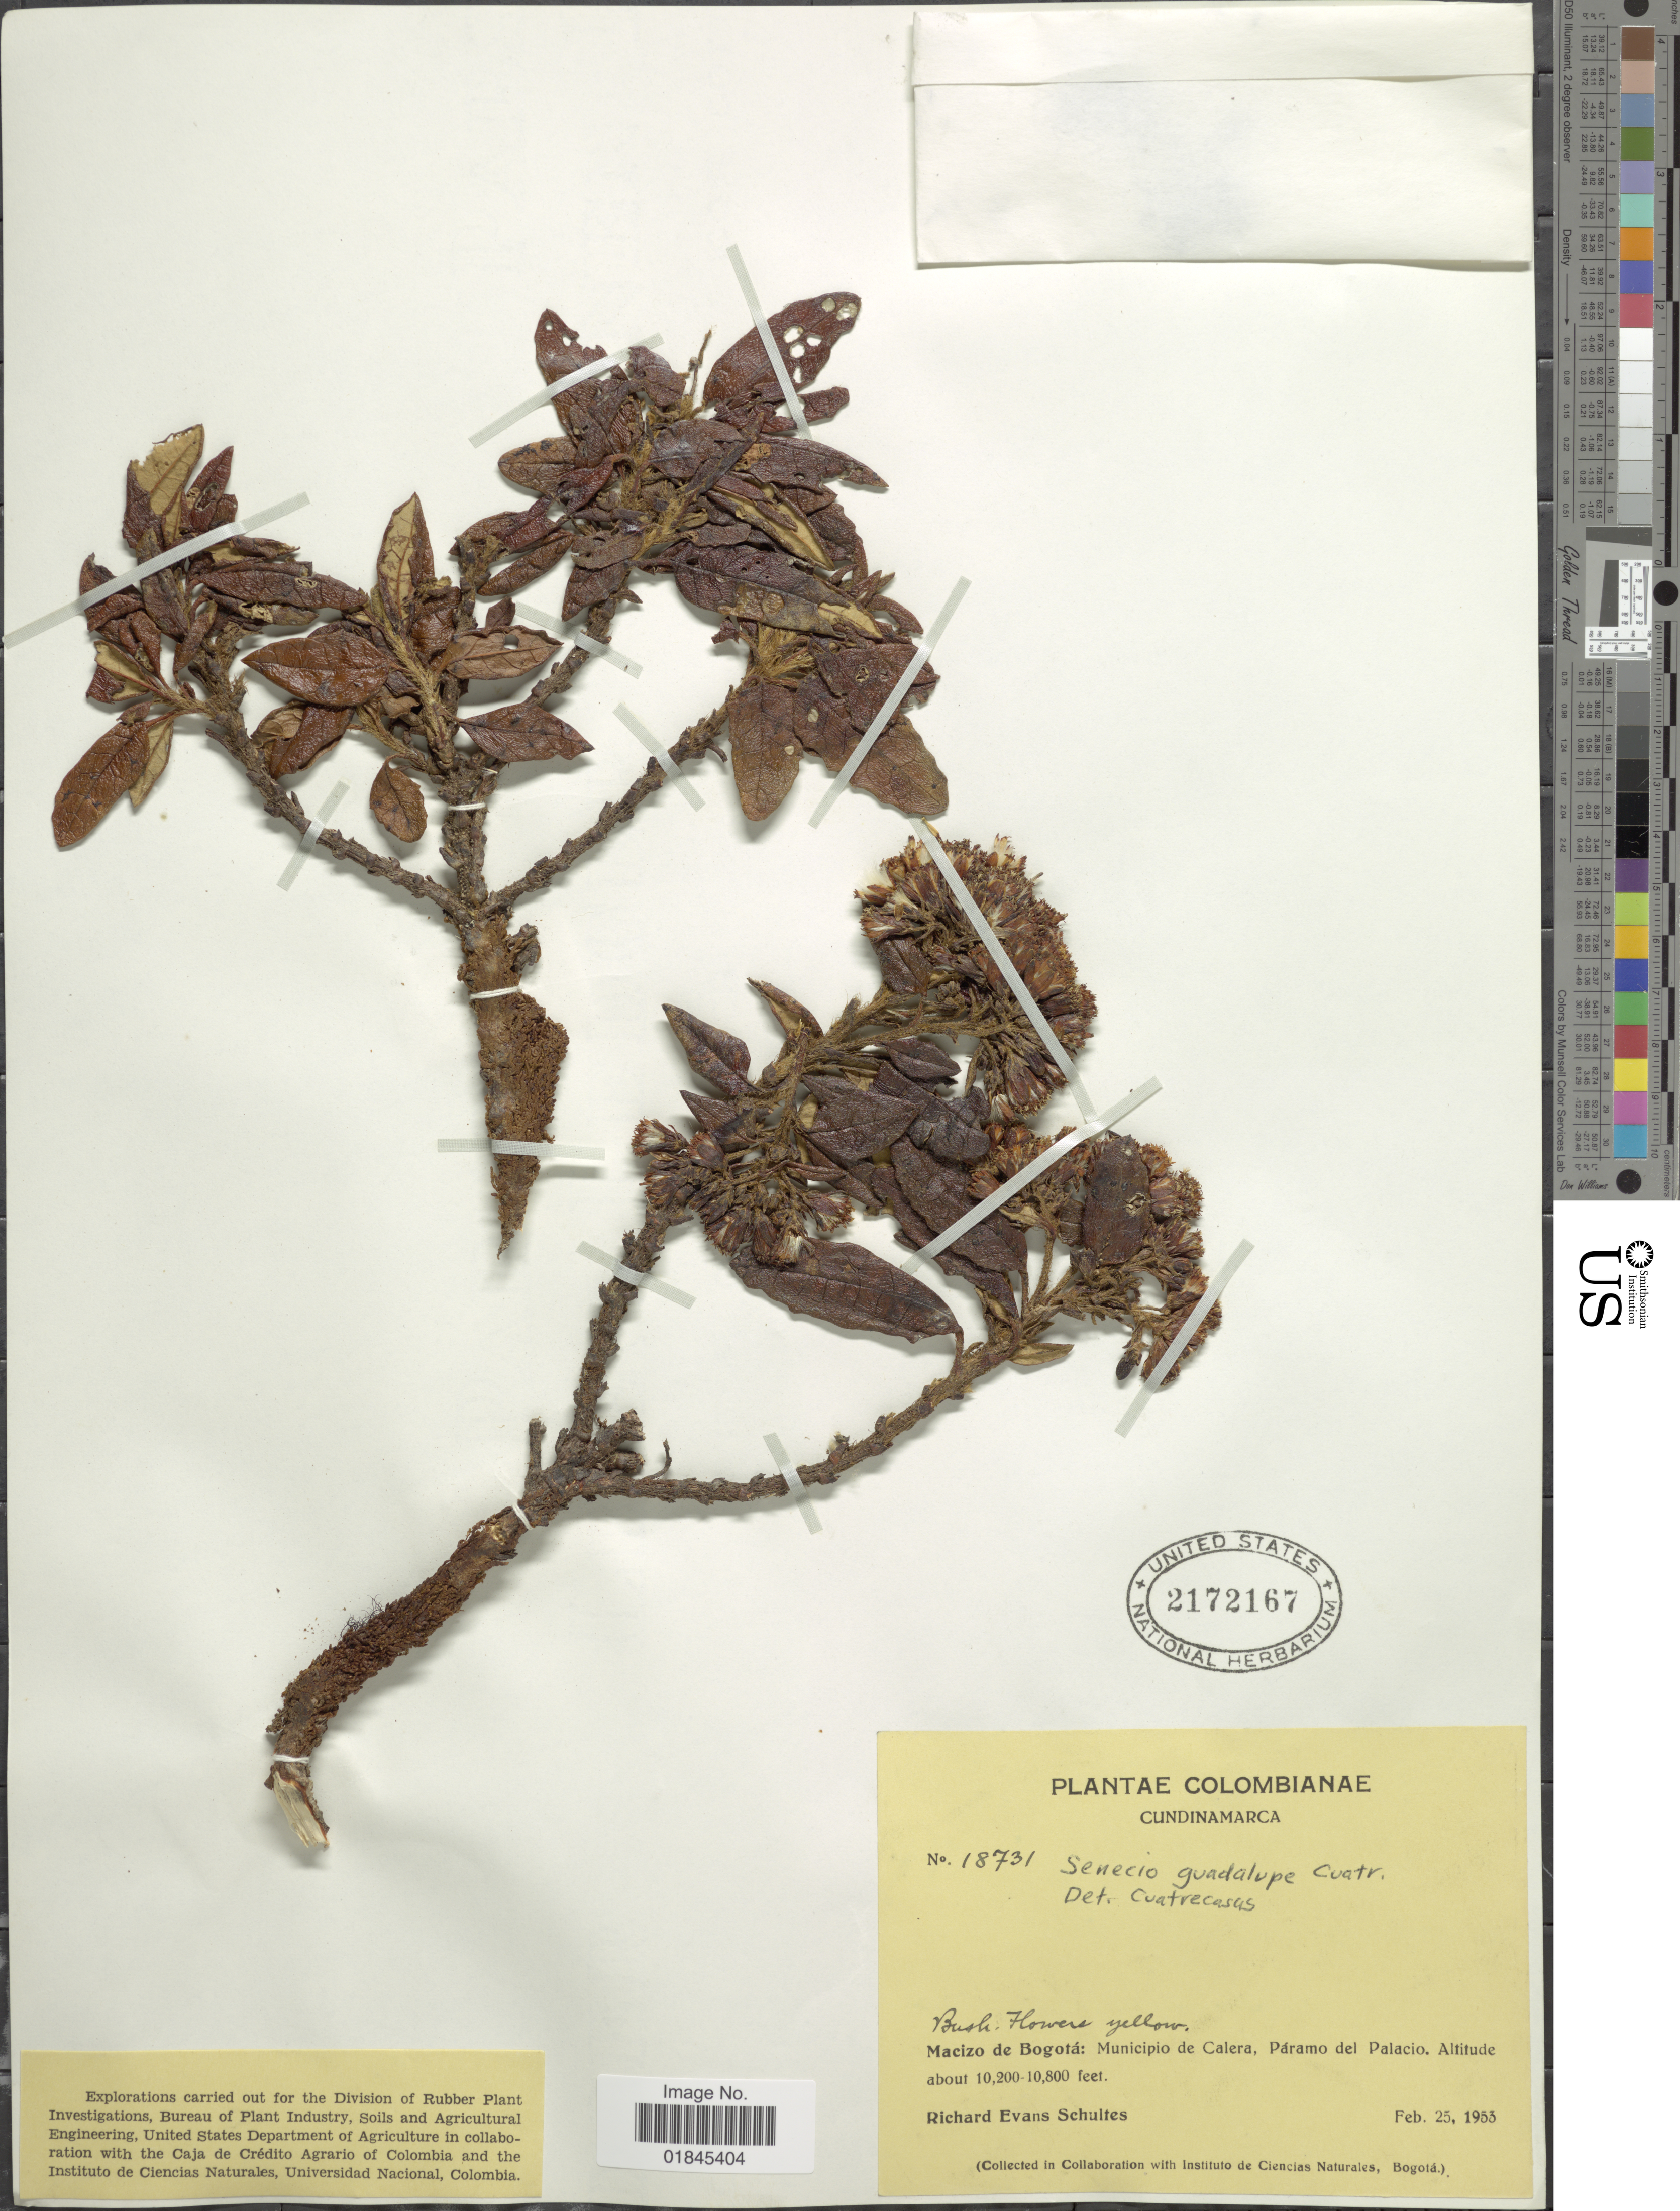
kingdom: Plantae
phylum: Tracheophyta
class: Magnoliopsida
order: Asterales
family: Asteraceae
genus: Pentacalia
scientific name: Pentacalia guadalupe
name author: (Cuatrec.) Cuatrec.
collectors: R. E. Schultes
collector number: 18731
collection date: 1953-02-25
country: Colombia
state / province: Cundinamarca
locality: Cundinamarca. Macizo de Bogotá: Municipio de Calera, Páramo del Palacio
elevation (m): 3109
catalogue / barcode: US 2172167